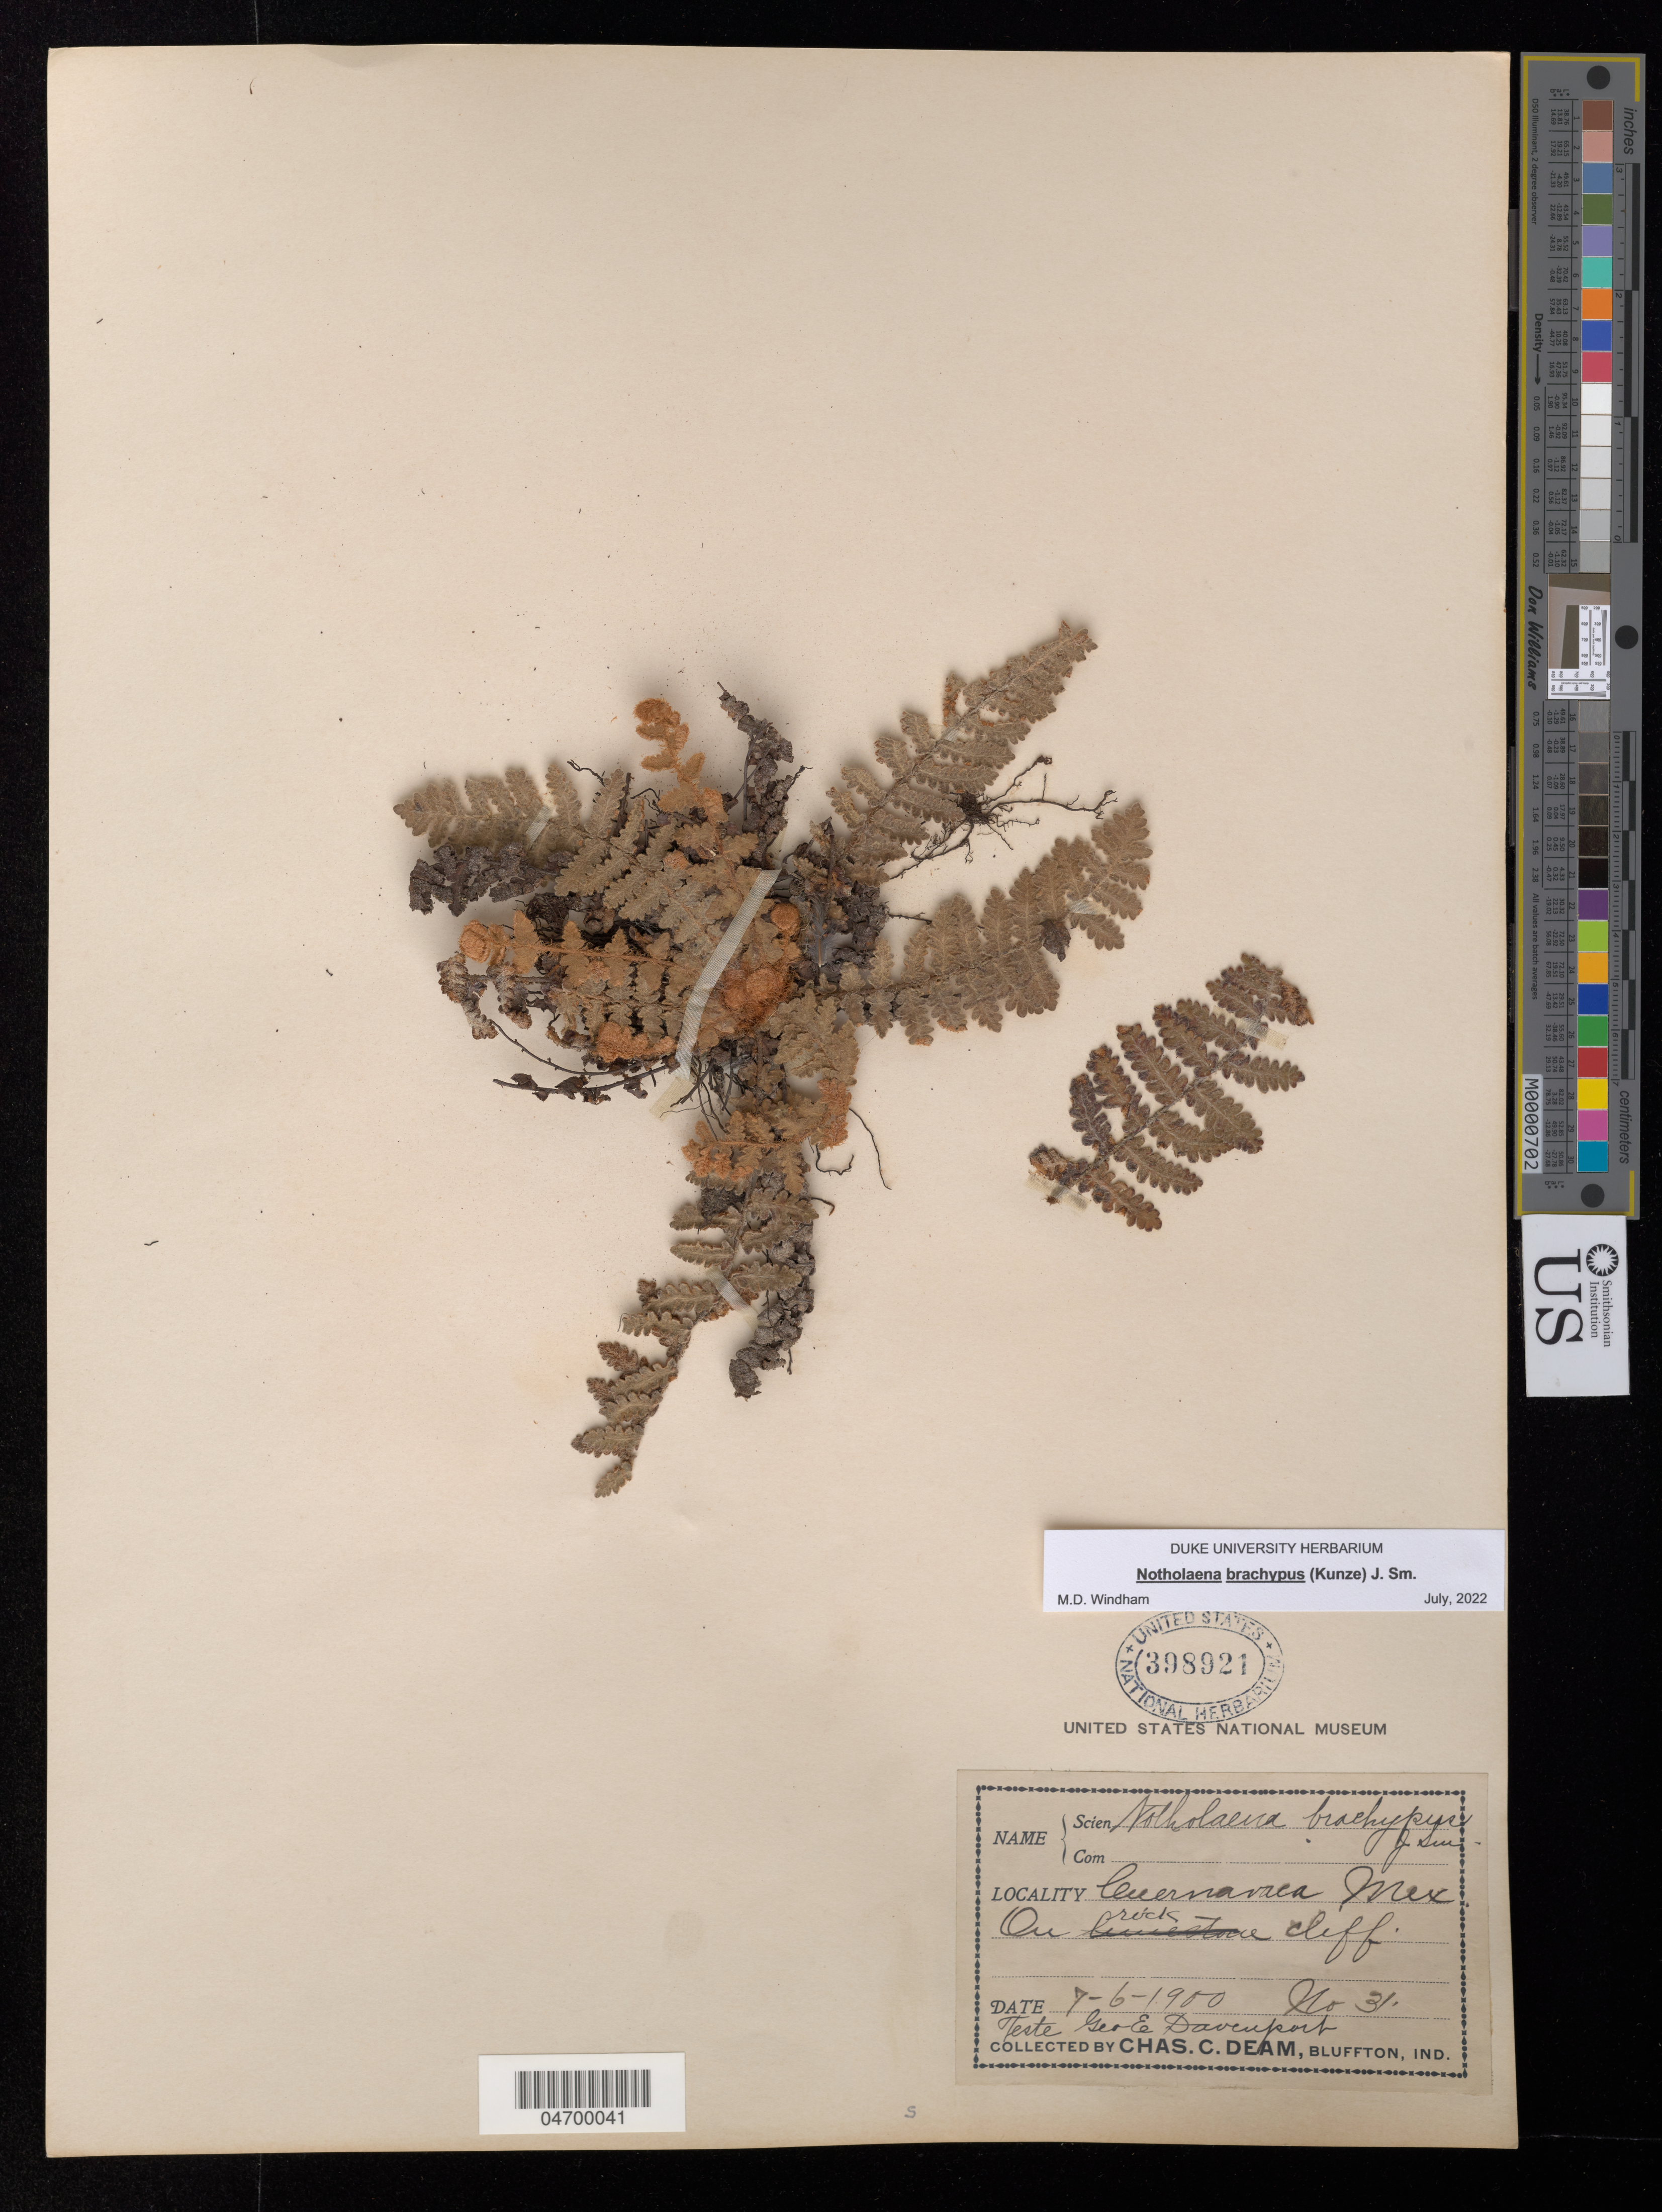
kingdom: Plantae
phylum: Tracheophyta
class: Polypodiopsida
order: Polypodiales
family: Pteridaceae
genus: Notholaena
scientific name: Notholaena brachypus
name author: (Kunze) J. Sm.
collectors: C. C. Deam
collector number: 31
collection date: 1900-06-07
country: Mexico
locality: Cuernavaca.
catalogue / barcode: US 398921